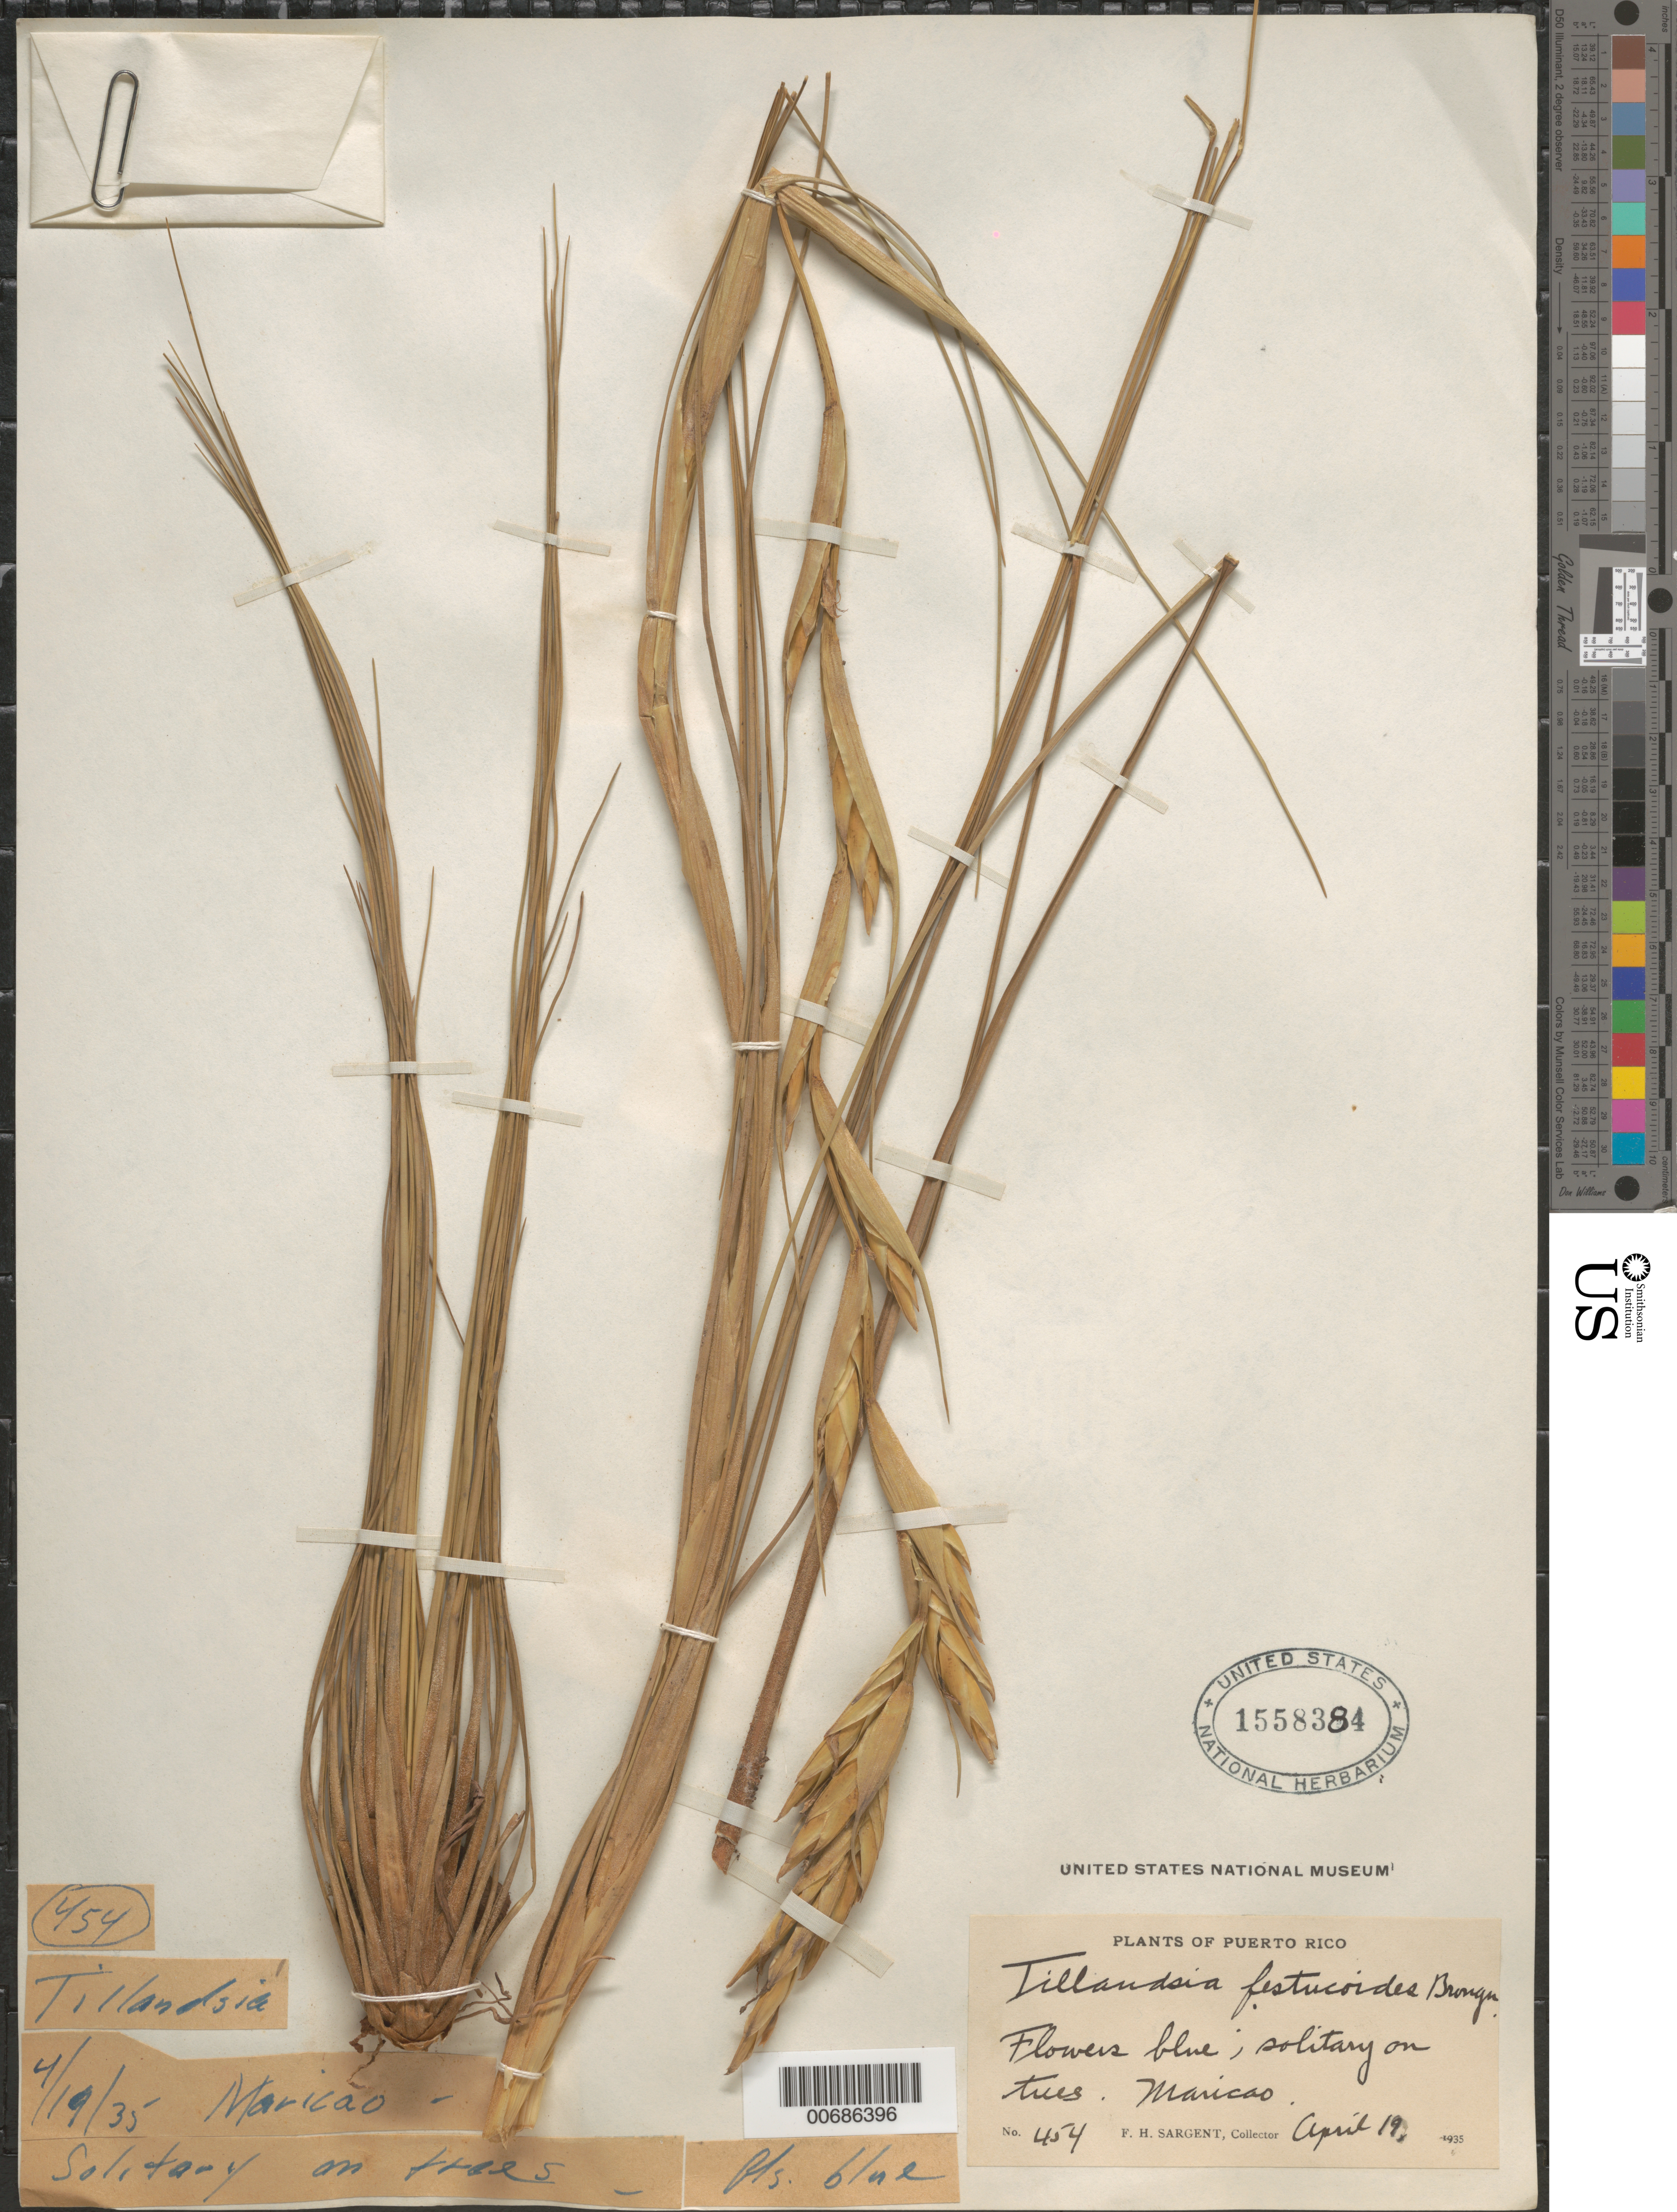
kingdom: Plantae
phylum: Tracheophyta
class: Liliopsida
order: Poales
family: Bromeliaceae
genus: Tillandsia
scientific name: Tillandsia festucoides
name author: Brongn. ex Mez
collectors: F. H. Sargent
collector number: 454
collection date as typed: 19 Apr 1935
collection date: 1935-04-19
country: Puerto Rico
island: Greater Antilles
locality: Maricao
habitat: solitary on trees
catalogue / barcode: US 1558384